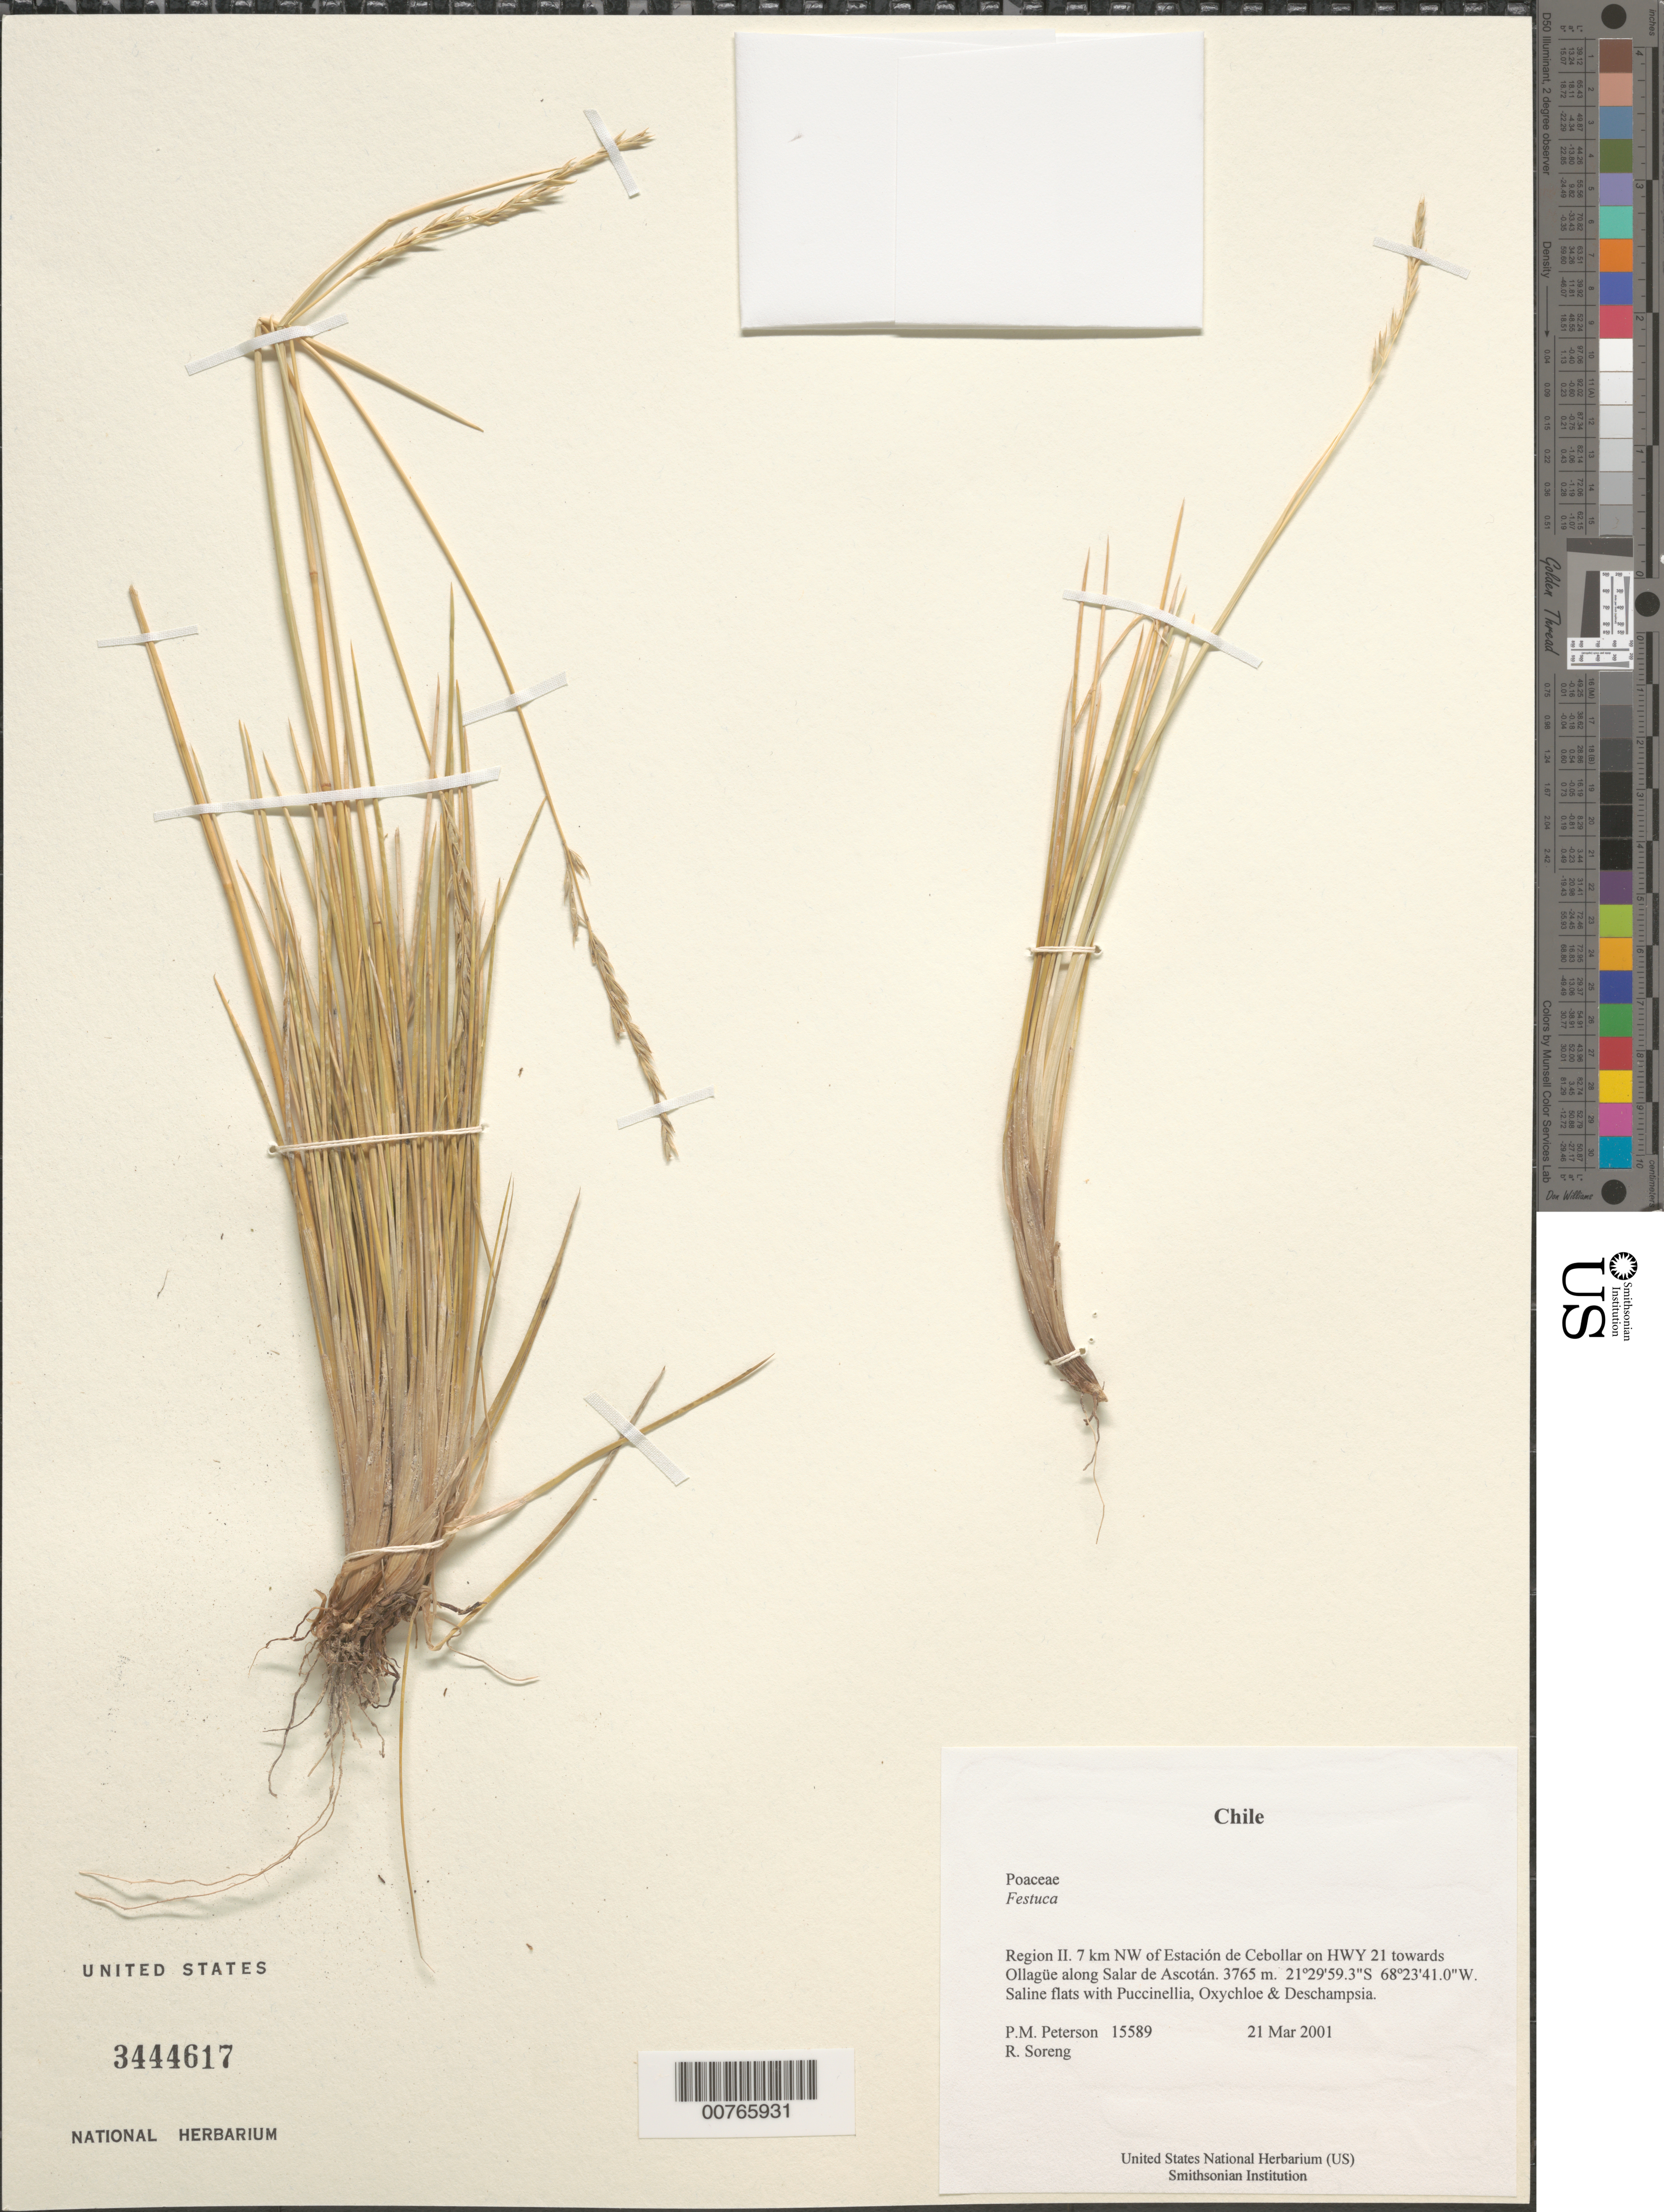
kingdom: Plantae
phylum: Tracheophyta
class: Liliopsida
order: Poales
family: Poaceae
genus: Festuca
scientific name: Festuca hypsophila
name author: Phil.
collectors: P. M. Peterson & R. J. Soreng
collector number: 15589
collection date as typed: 21 Mar 2001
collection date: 2001-03-21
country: Chile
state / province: Antofagasta (II)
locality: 7 km NW of Estación de Cebollar on HWY 21 towards Ollagüe along Salar de Ascotán.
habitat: Saline flats with Puccinellia, Oxychloe & Deschampsia.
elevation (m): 3765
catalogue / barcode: US 3444617